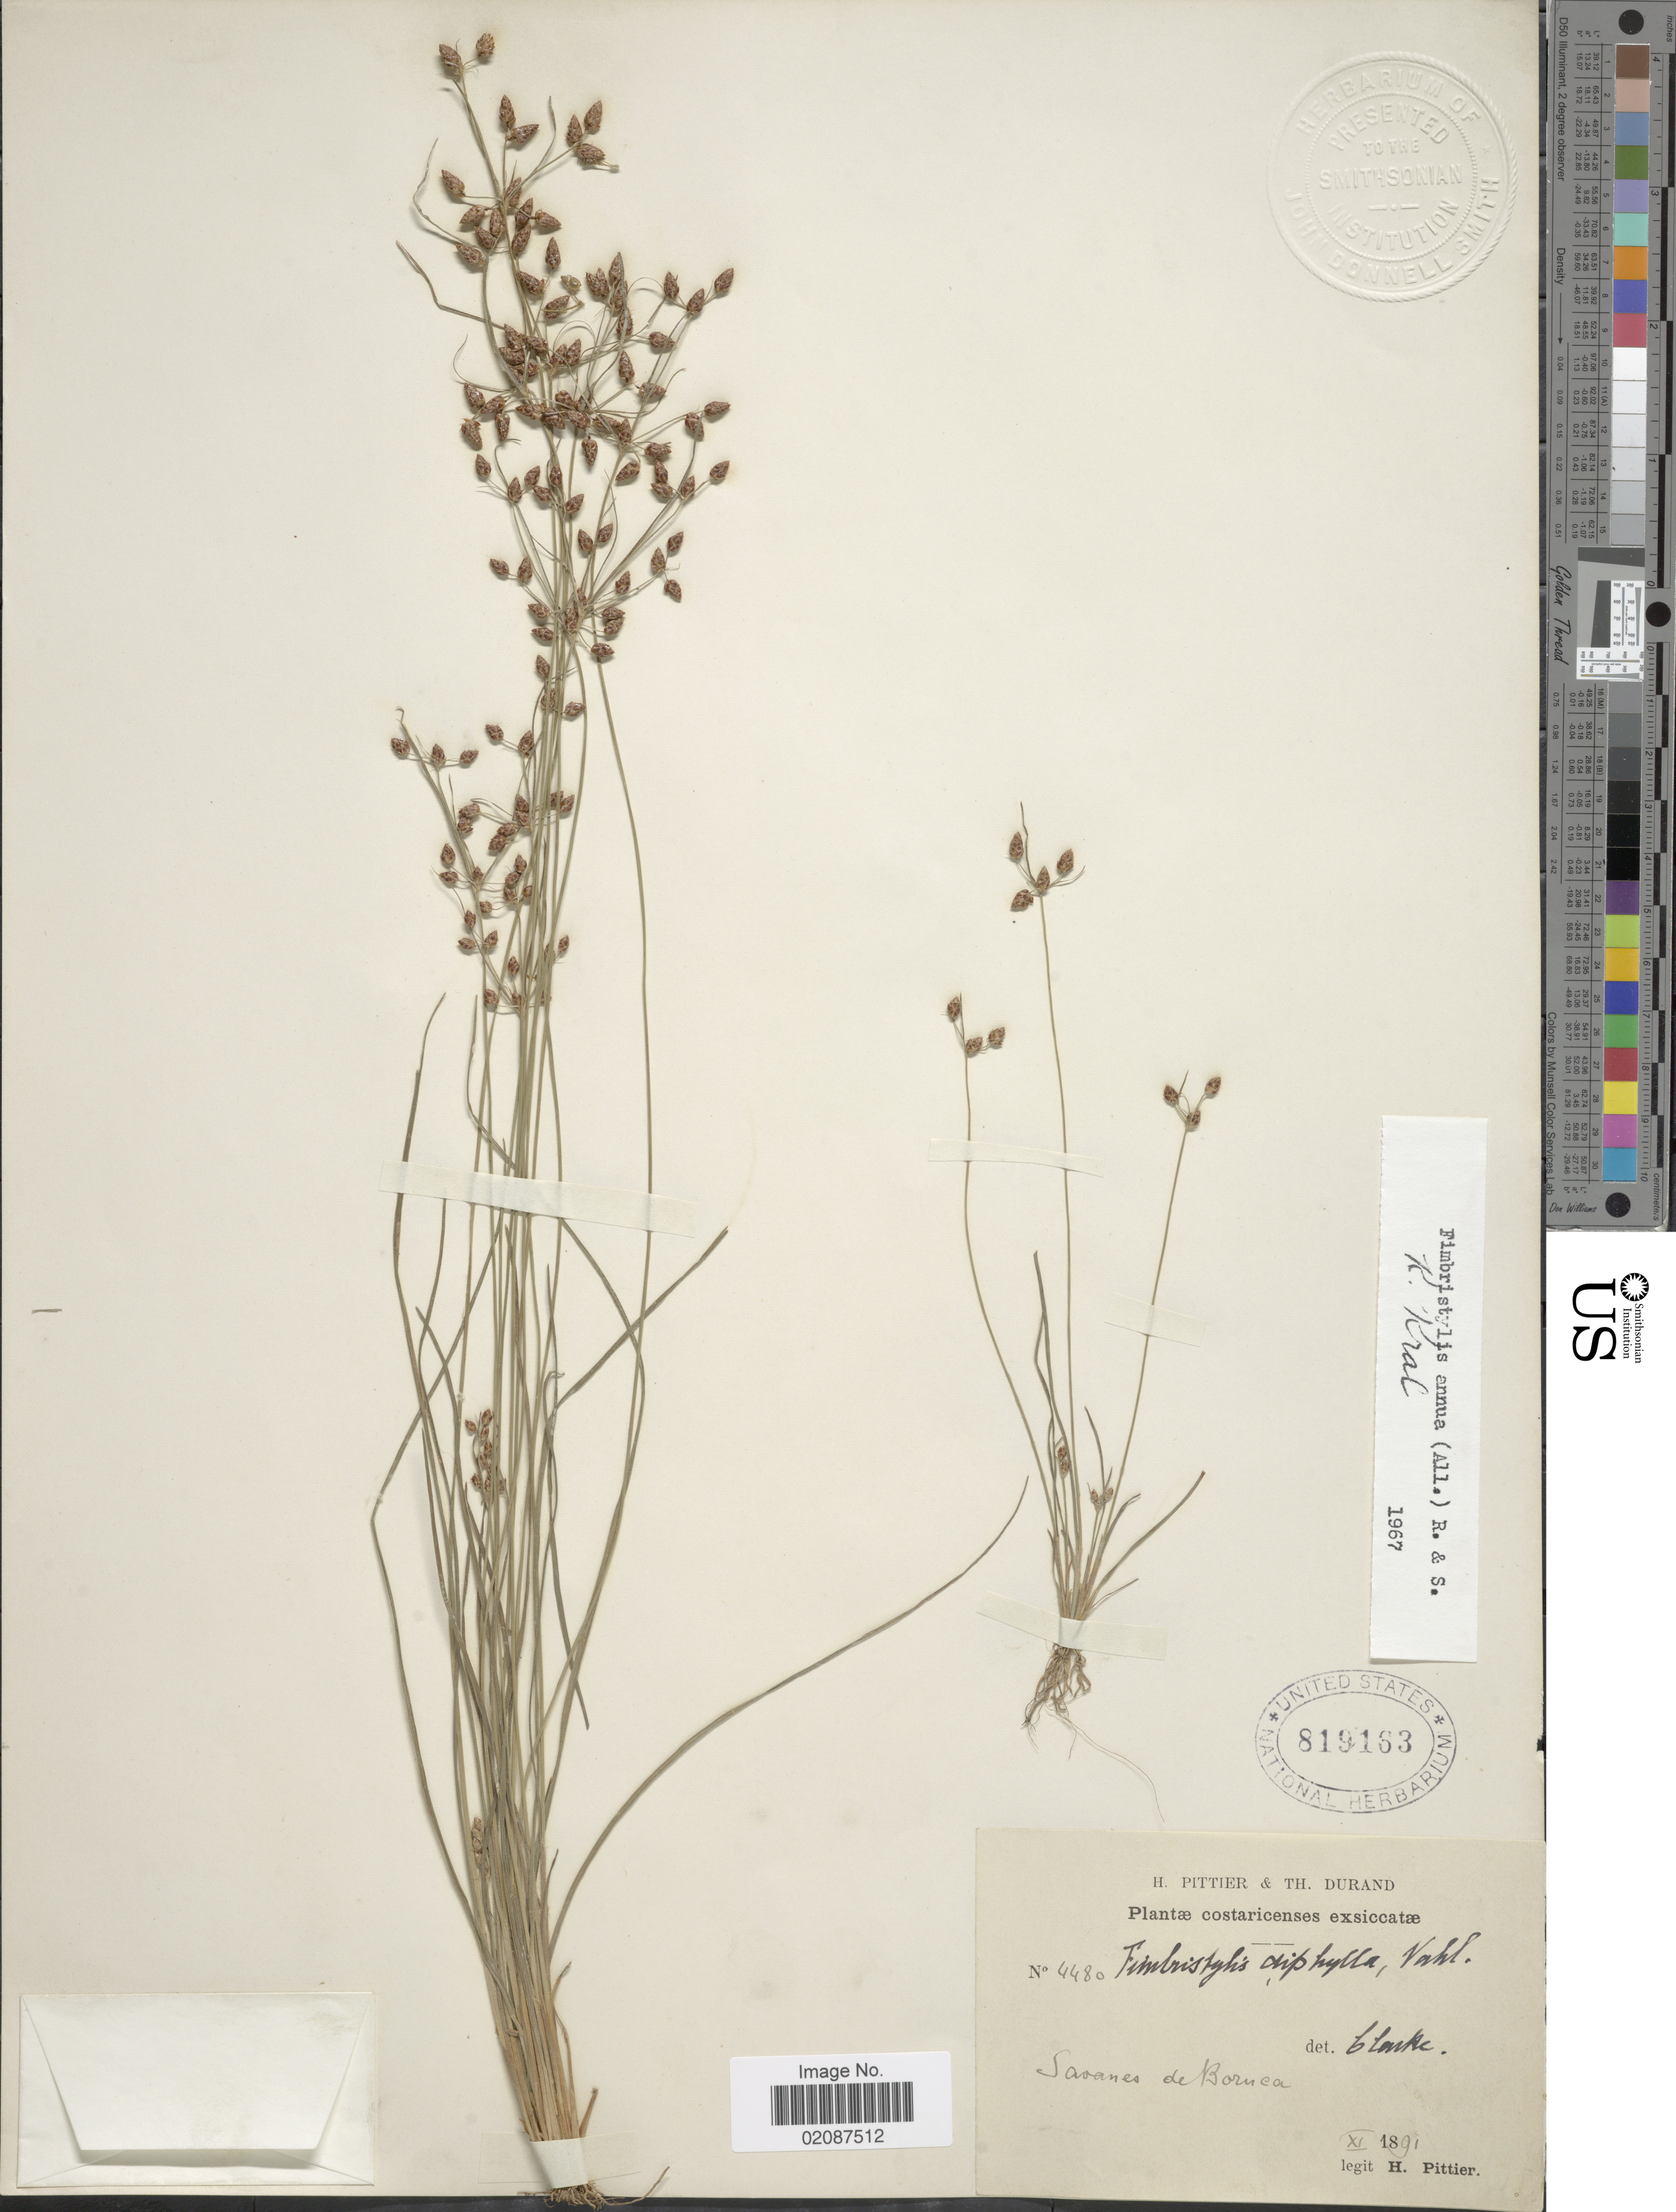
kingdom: Plantae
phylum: Tracheophyta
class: Liliopsida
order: Poales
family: Cyperaceae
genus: Fimbristylis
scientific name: Fimbristylis annua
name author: (All.) Roem. & Schult.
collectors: H. F. Pittier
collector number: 4480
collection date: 1891-11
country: Costa Rica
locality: Costaricenses, Savanes de Boruca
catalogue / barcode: US 819163